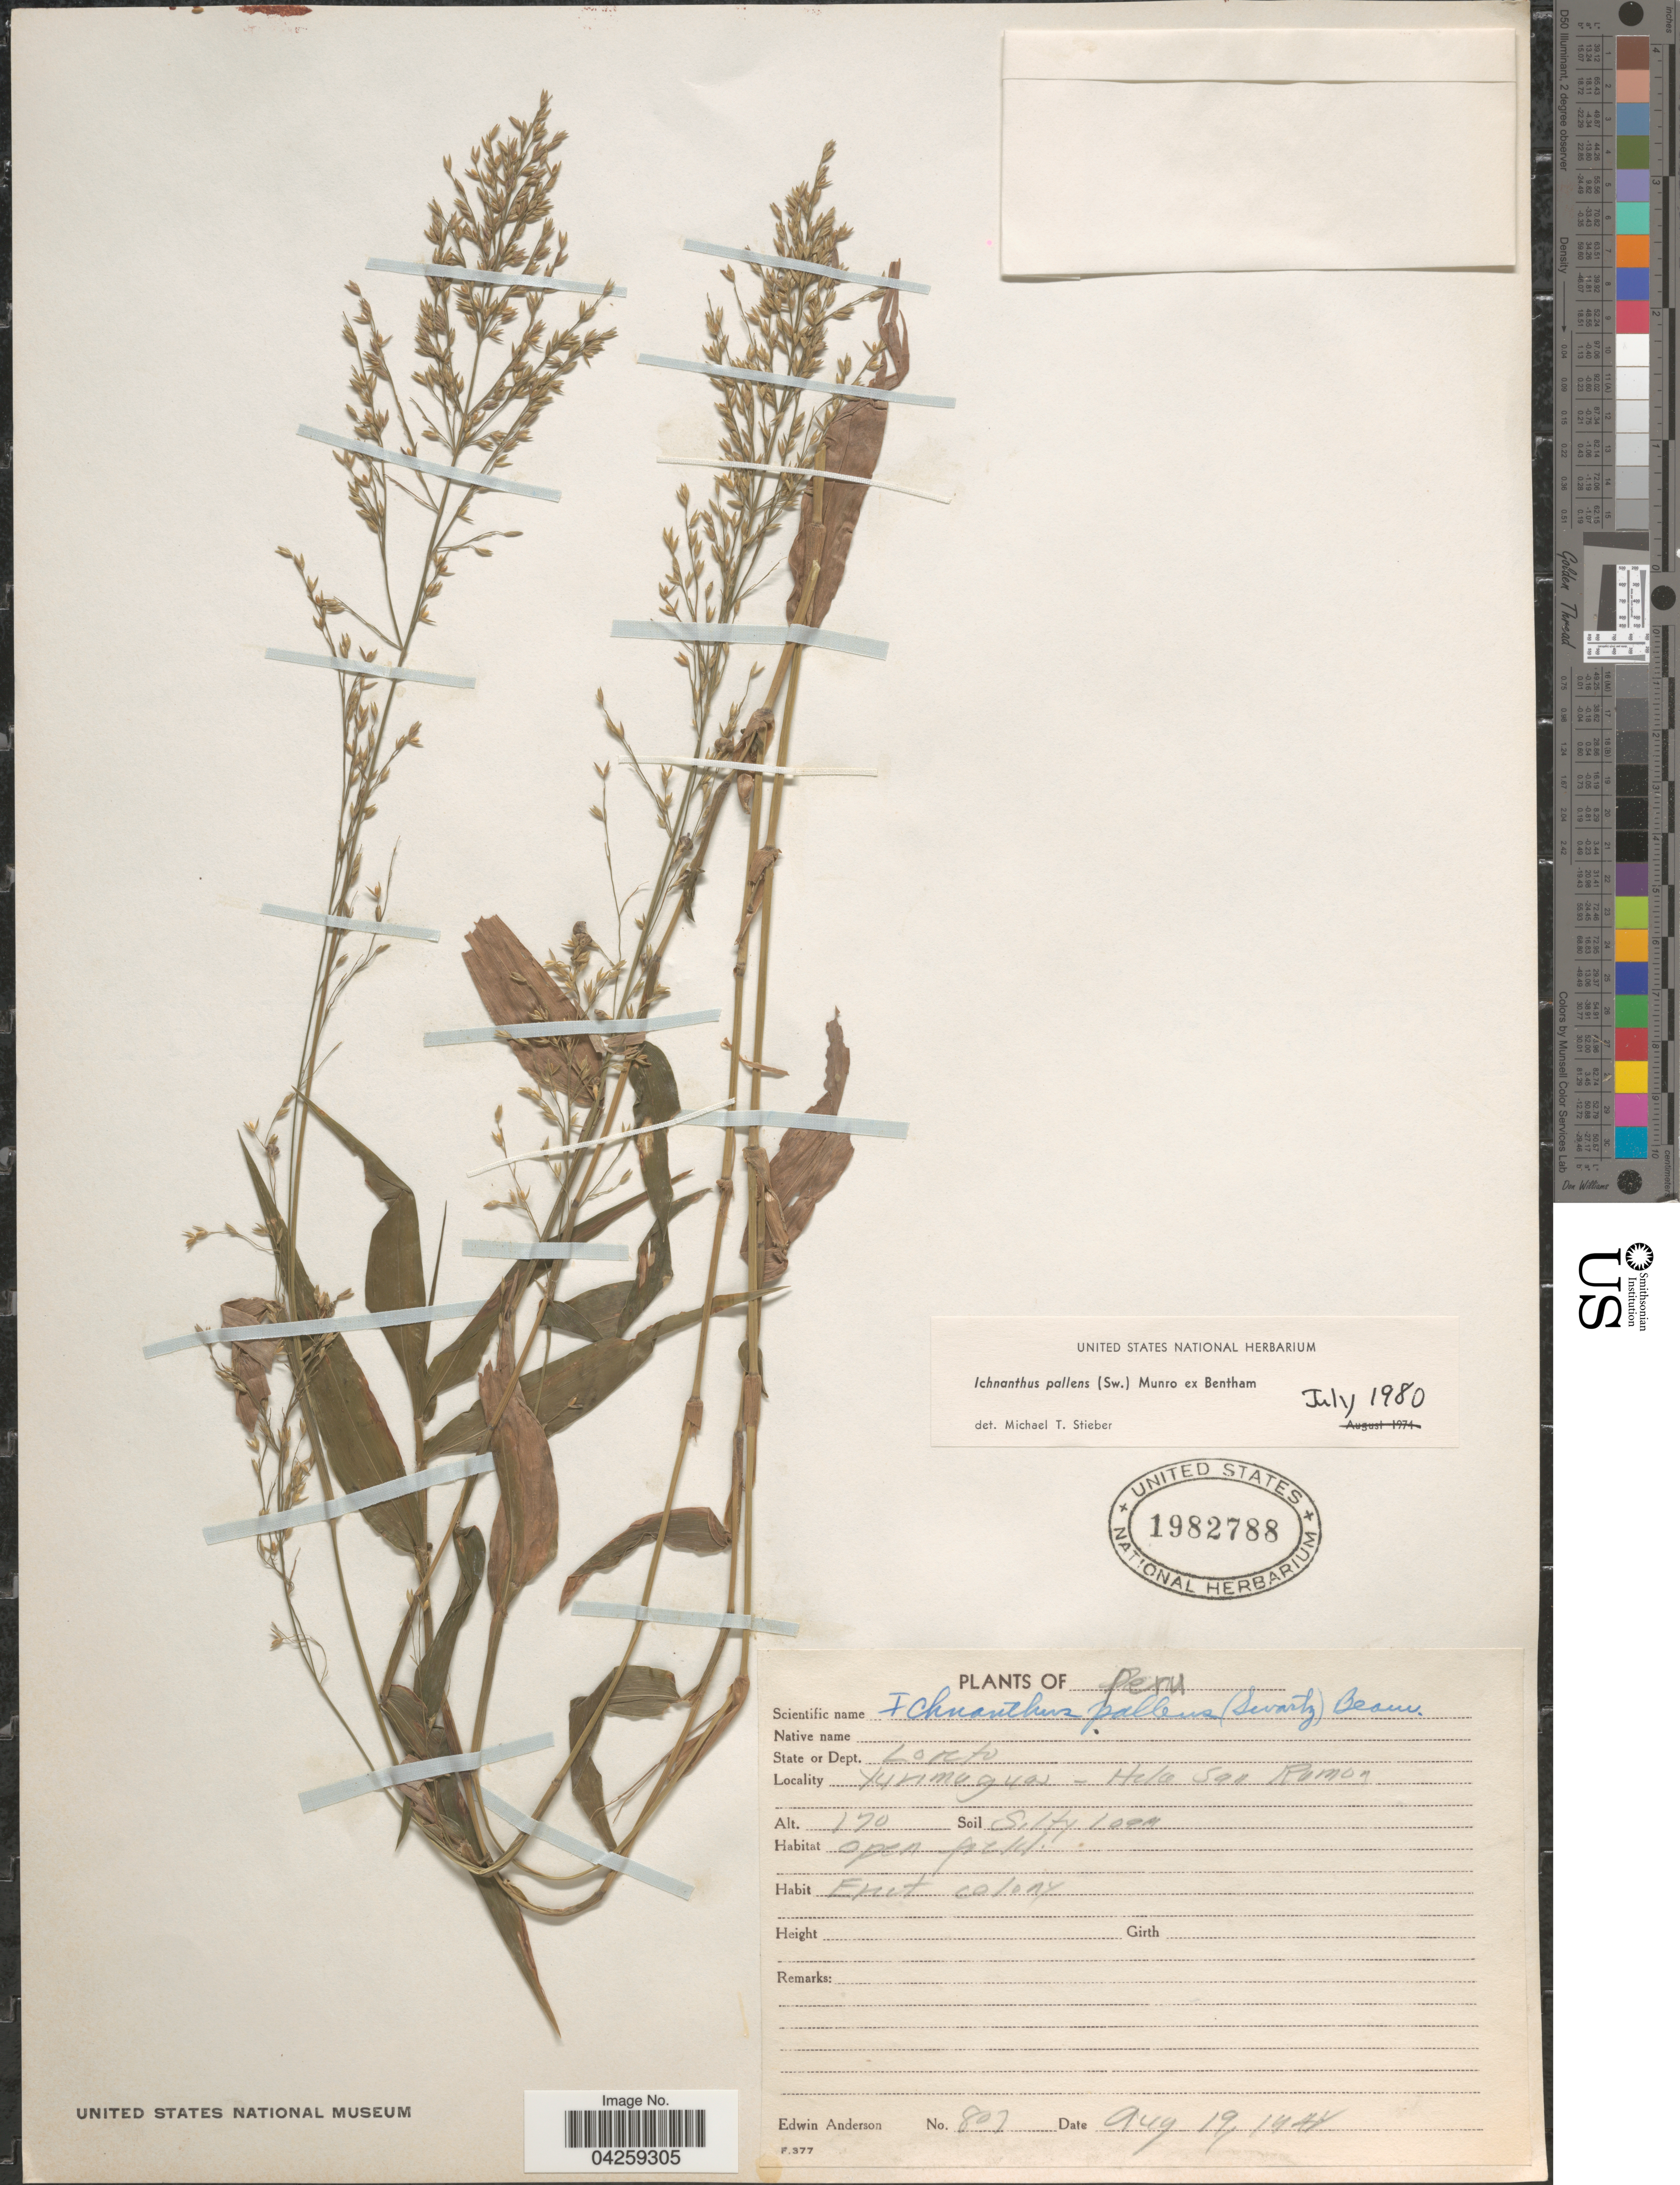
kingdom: Plantae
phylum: Tracheophyta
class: Liliopsida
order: Poales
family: Poaceae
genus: Ichnanthus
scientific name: Ichnanthus pallens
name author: (Sw.) Munro ex Benth.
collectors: E. Anderson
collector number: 807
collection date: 1944-08-19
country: Peru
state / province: Loreto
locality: Yurimaguas - Hda. San Ramón, Dept. Loreto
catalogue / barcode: US 1982778